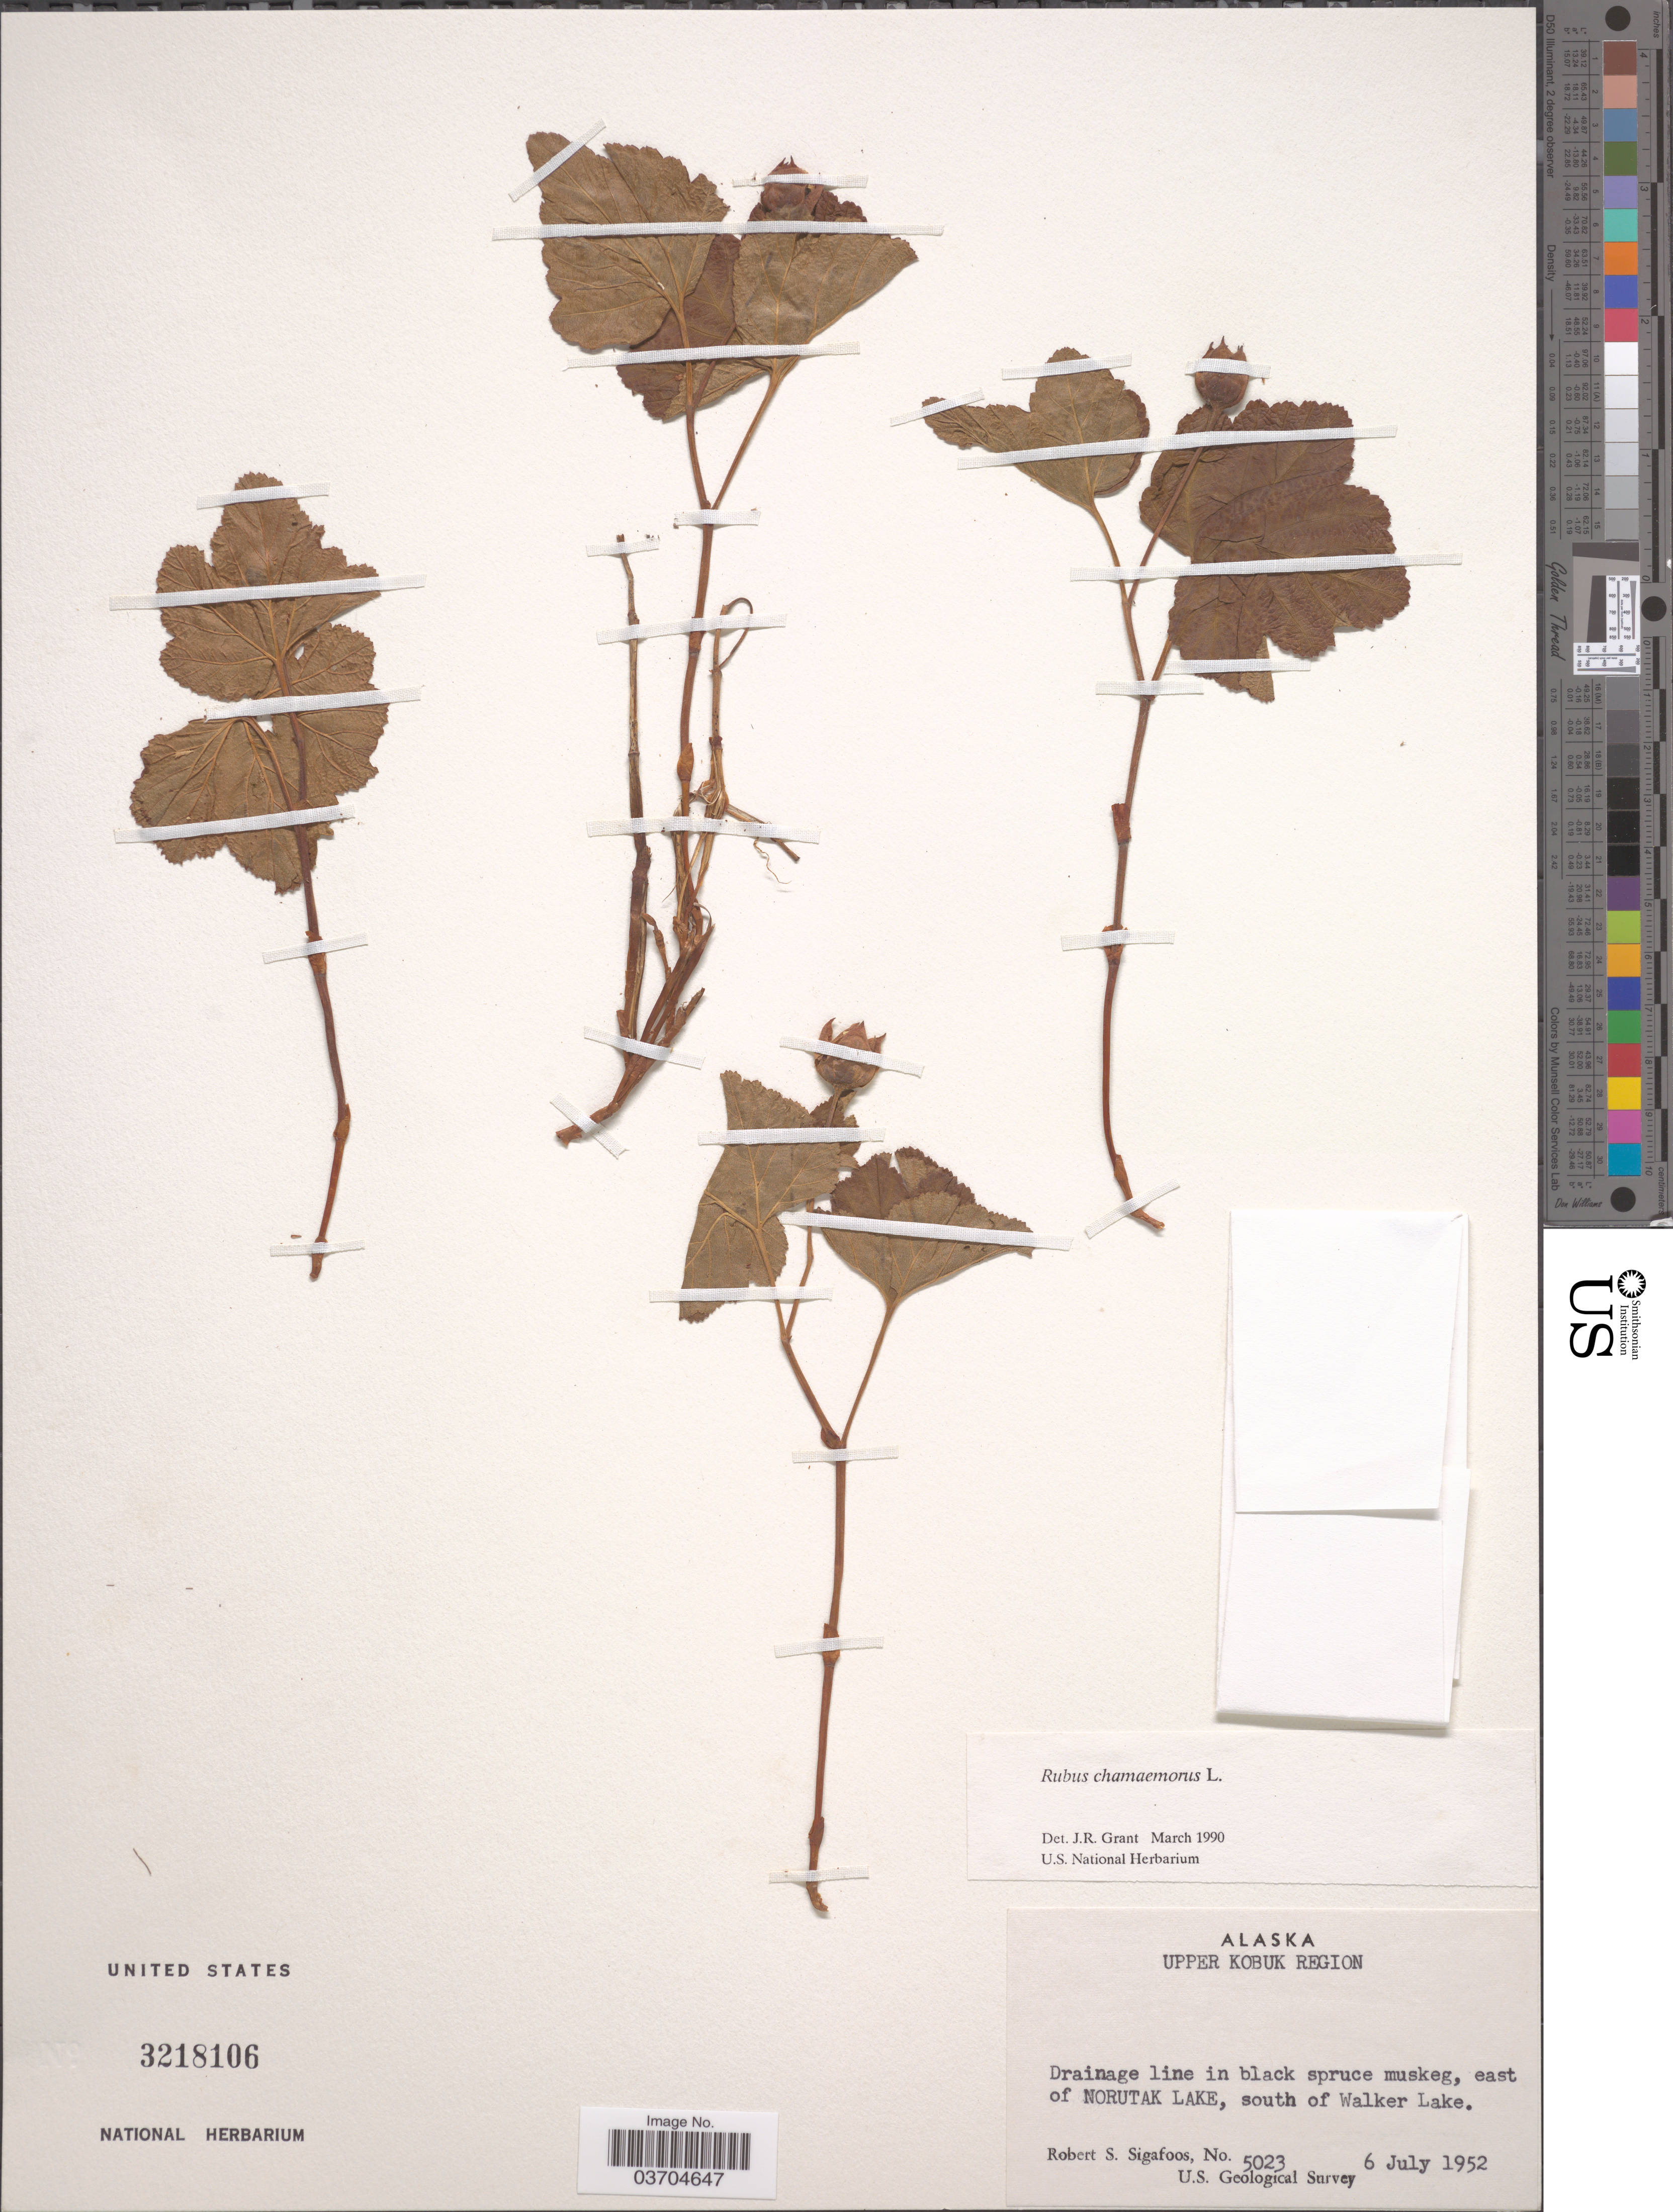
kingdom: Plantae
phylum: Tracheophyta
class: Magnoliopsida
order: Rosales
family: Rosaceae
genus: Rubus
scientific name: Rubus chamaemorus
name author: L.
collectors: R. Sigafoos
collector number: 5023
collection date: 1952-07-06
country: United States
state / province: Alaska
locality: Upper Kobuk Region. Drainage line in black spruce muskeg, east of Norutak Lake, south of Walker Lake.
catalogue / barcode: US 3218106